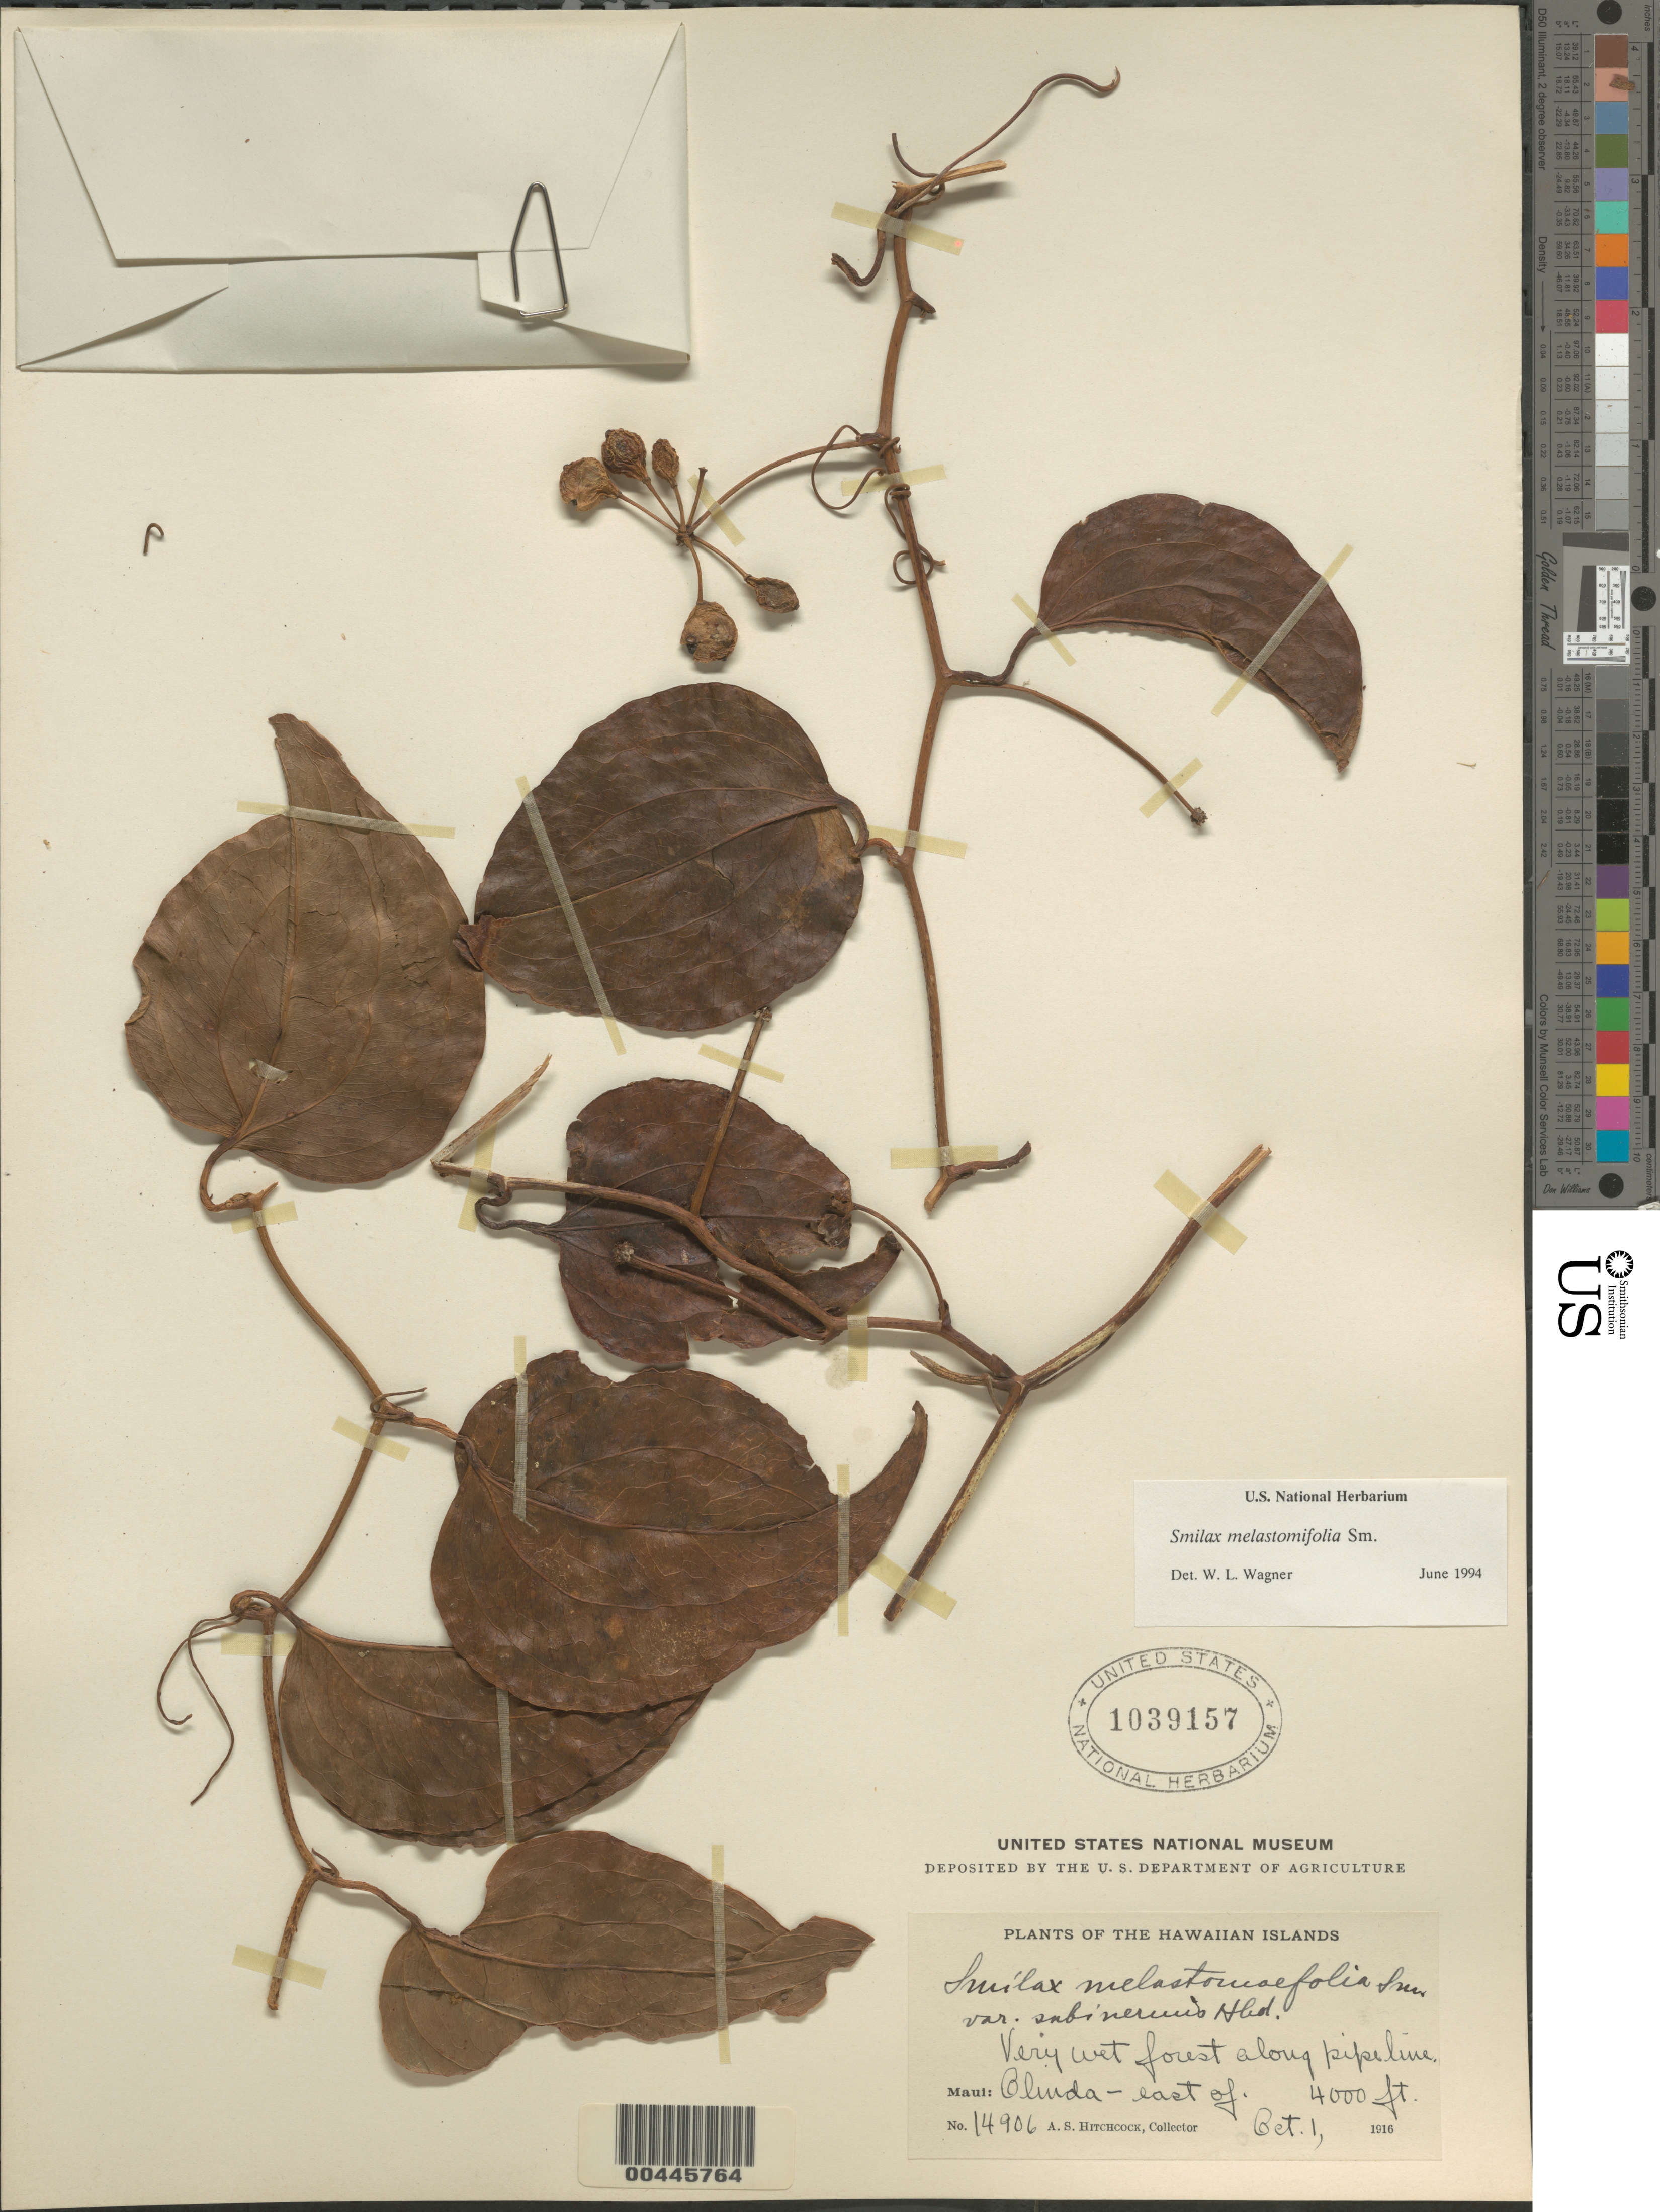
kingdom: Plantae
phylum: Tracheophyta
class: Liliopsida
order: Liliales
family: Smilacaceae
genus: Smilax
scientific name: Smilax melastomifolia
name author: Sm.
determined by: Wagner, W. L., (BOT), Smithsonian Institution - National Museum of Natural History (UNITED STATES)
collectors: A. S. Hitchcock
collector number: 14906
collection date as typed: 1 Oct 1916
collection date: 1916-10-01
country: United States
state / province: Hawaii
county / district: Maui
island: Maui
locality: E of Olinda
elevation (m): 1219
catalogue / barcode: US 1039157